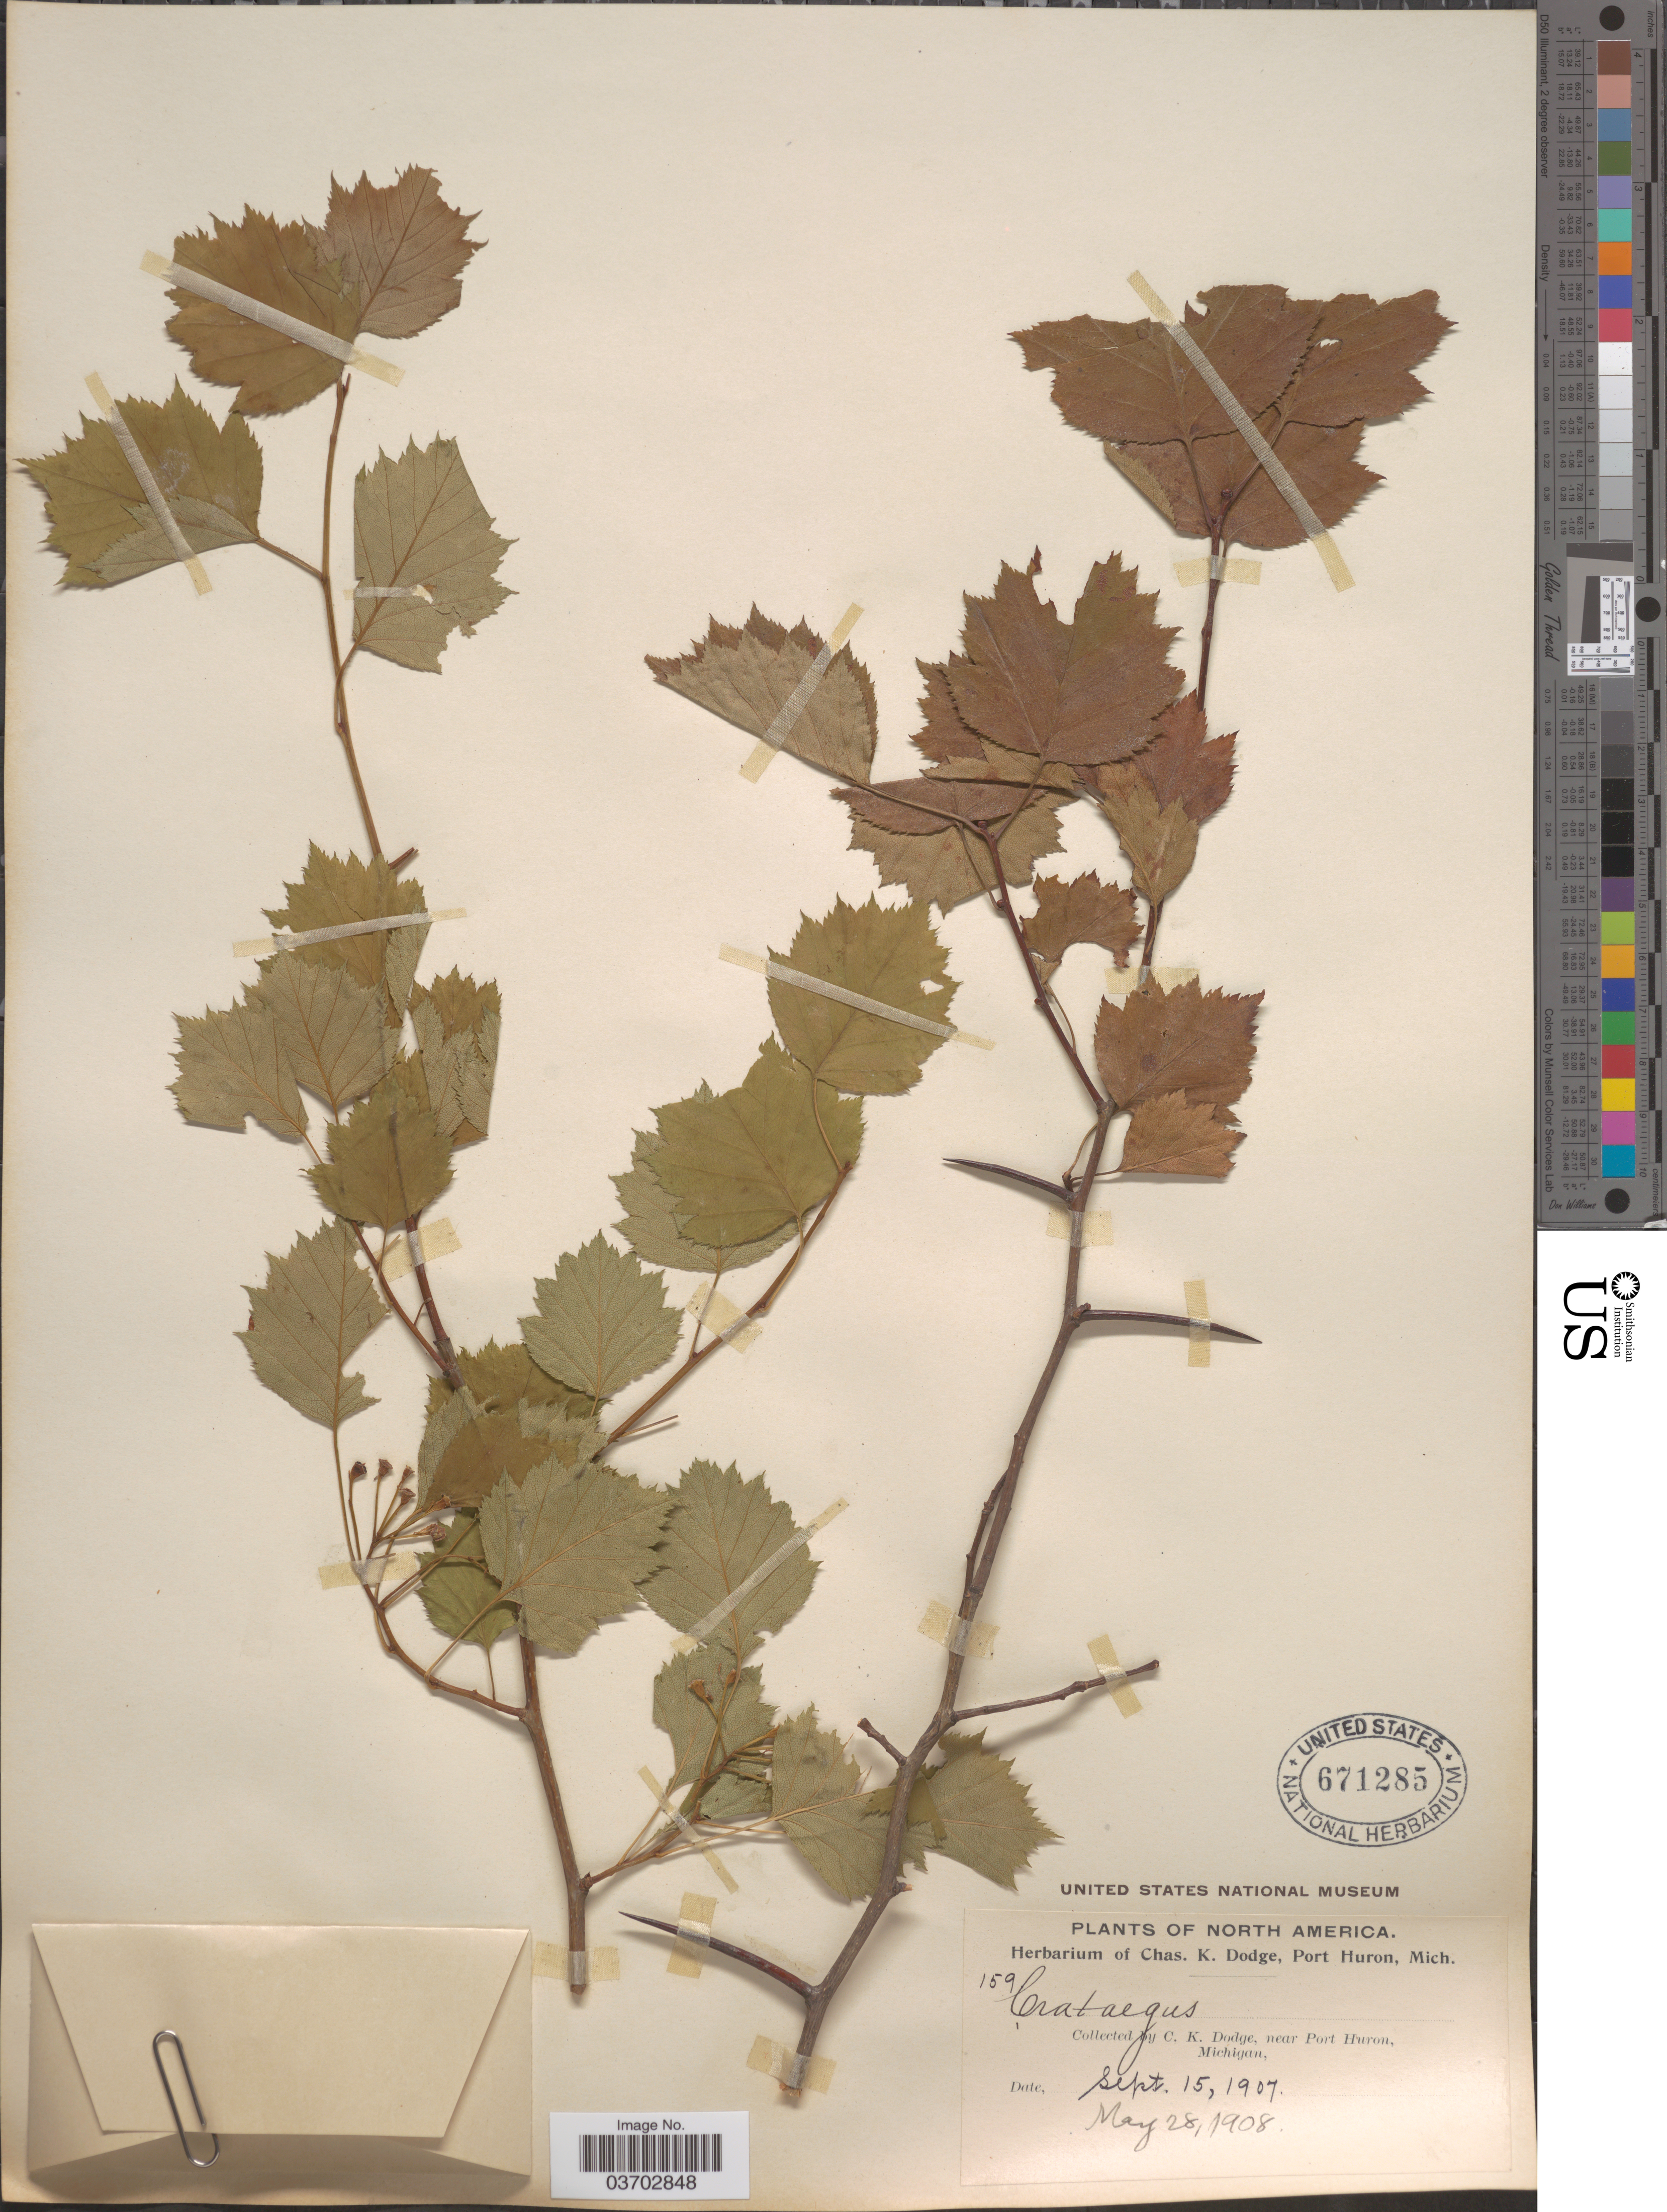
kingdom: Plantae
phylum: Tracheophyta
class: Magnoliopsida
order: Rosales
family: Rosaceae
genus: Crataegus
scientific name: Crataegus sp.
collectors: C. K. Dodge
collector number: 159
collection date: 1907-09-15/1908-05-28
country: United States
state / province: Michigan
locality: Near Port Huron.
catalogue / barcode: US 671285